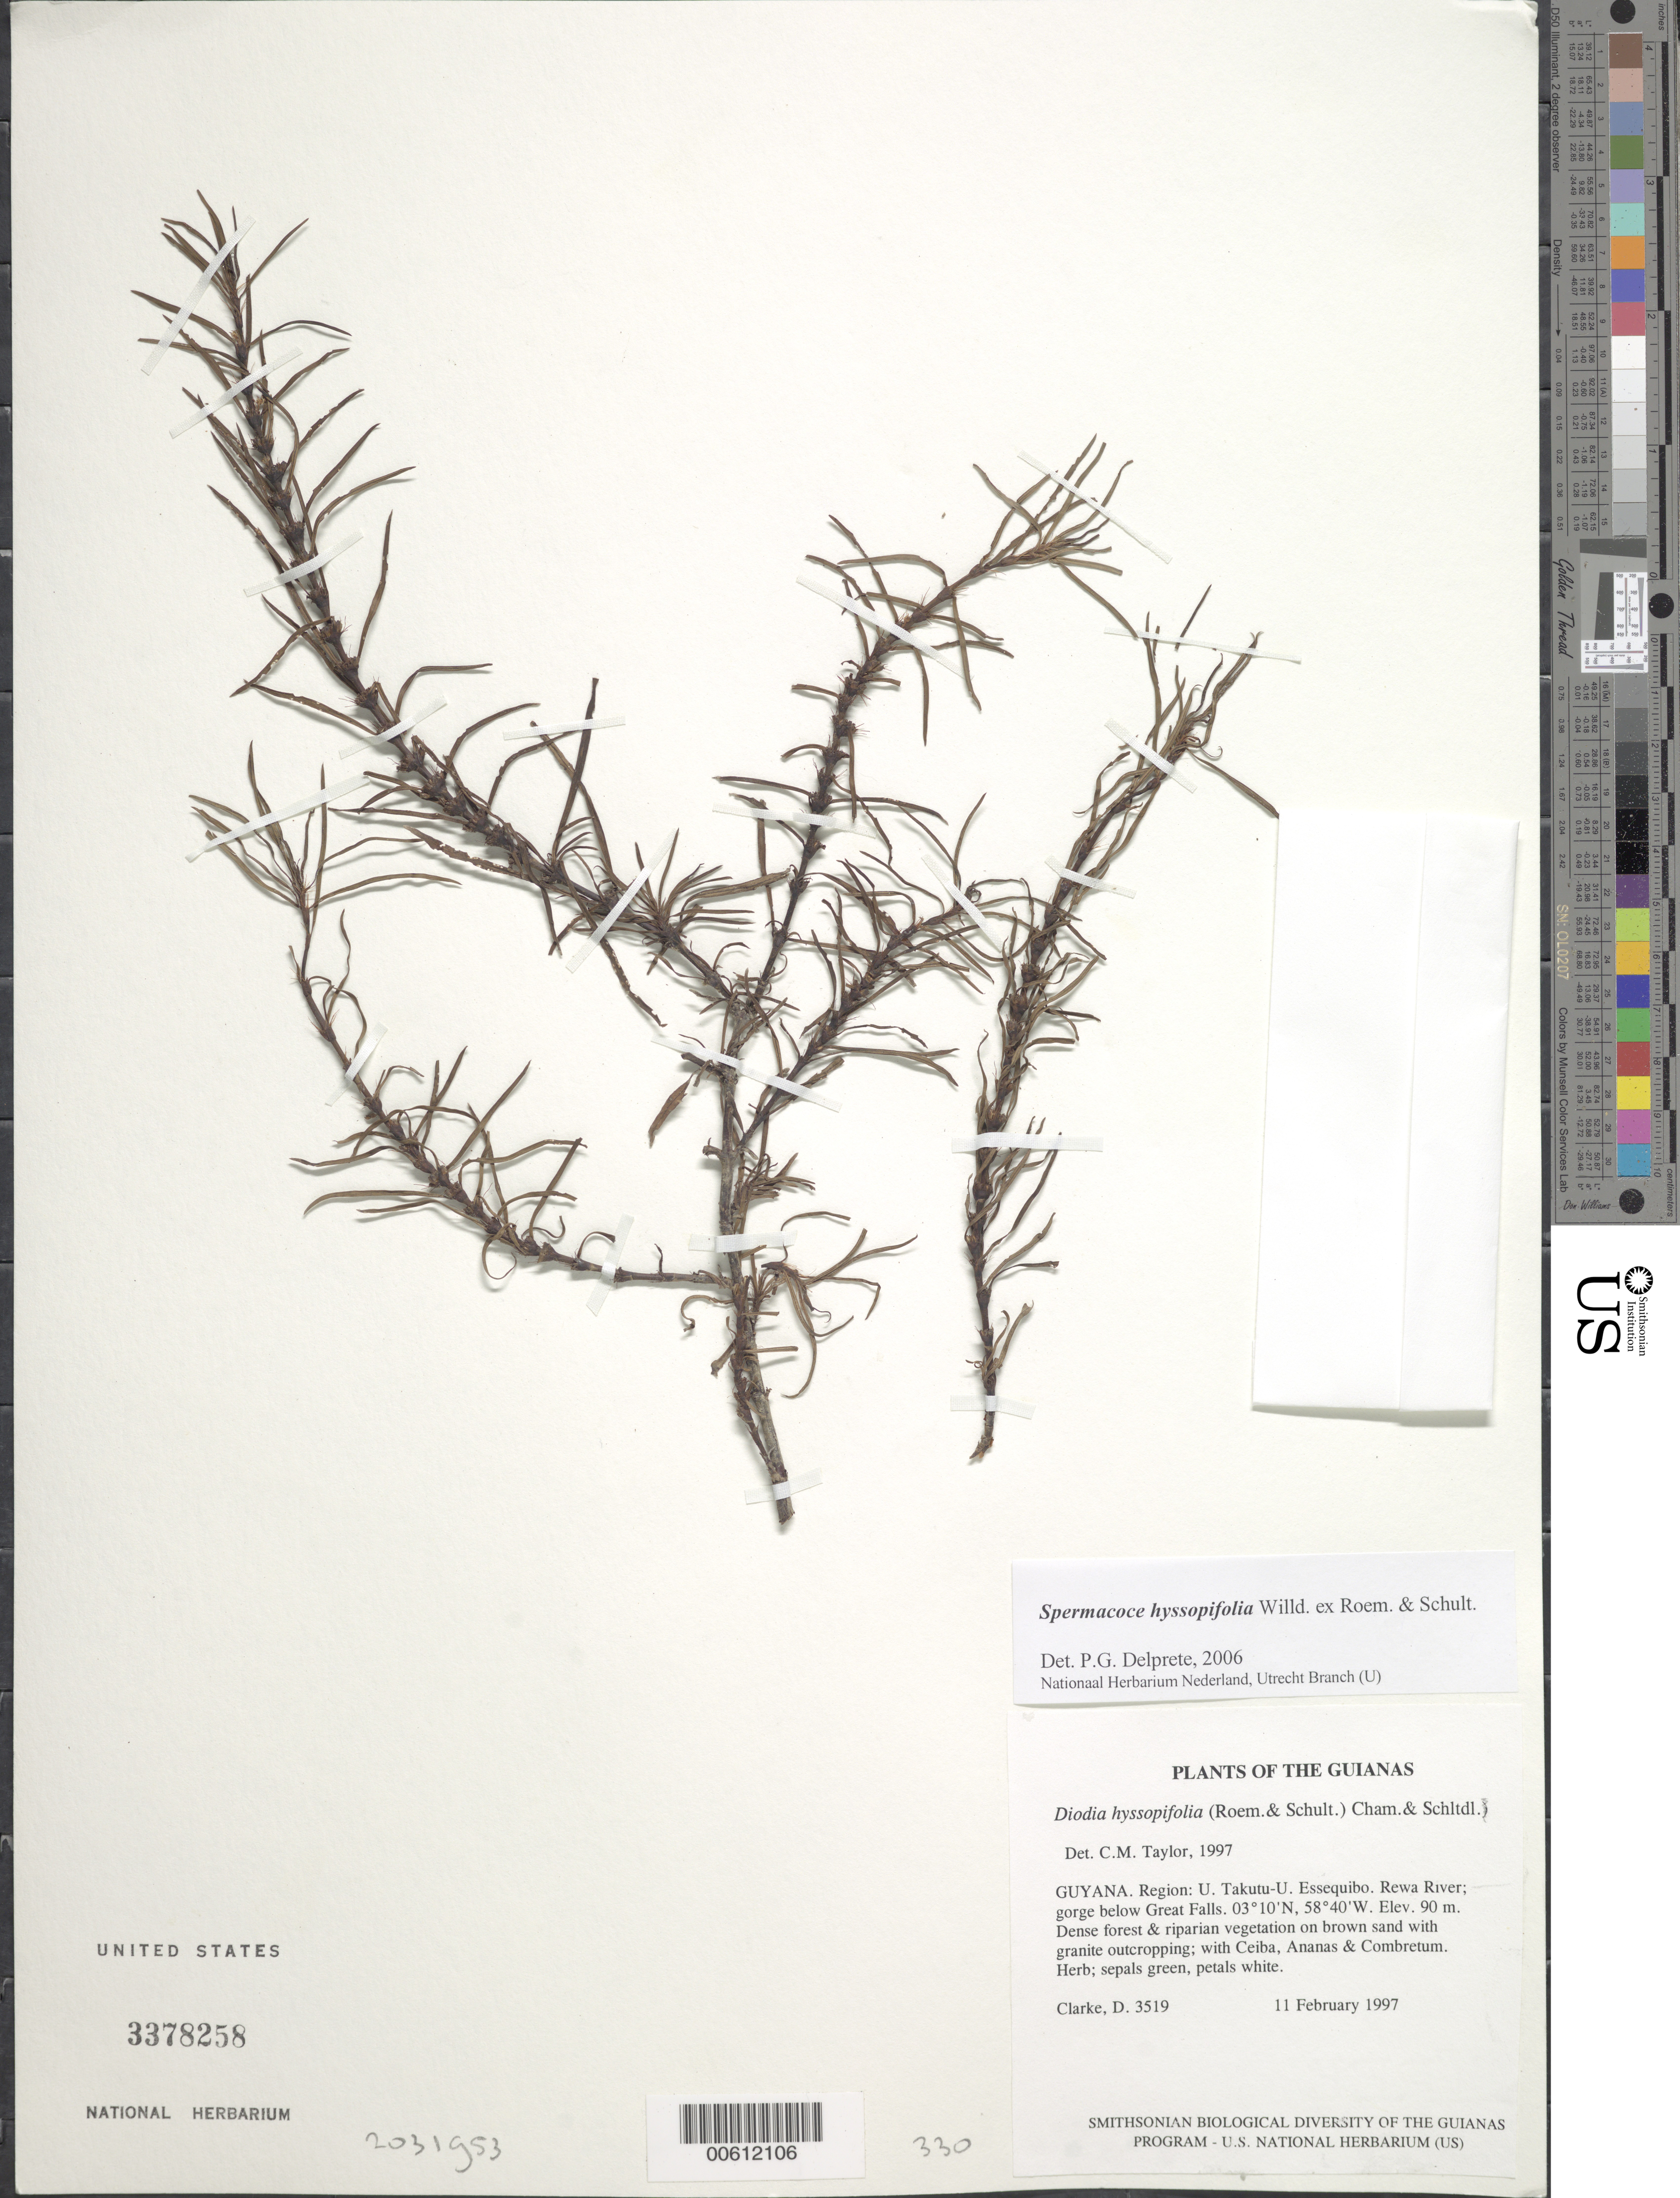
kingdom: Plantae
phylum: Tracheophyta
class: Magnoliopsida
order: Gentianales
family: Rubiaceae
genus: Spermacoce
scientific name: Spermacoce hyssopifolia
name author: Willd. ex Roem. & Schult.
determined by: Delprete, P. G., Herb. de Guyane Cay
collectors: H. D. Clarke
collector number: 3519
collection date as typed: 11 February 1997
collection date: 1997-02-11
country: Guyana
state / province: U. Takutu-U. Essequibo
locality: Rewa River; gorge below Great Falls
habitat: Dense forest & riparian vegetation on brown sand with granite outcropping; with Ceiba, Ananas & Combretum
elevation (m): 90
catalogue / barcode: US 3378258